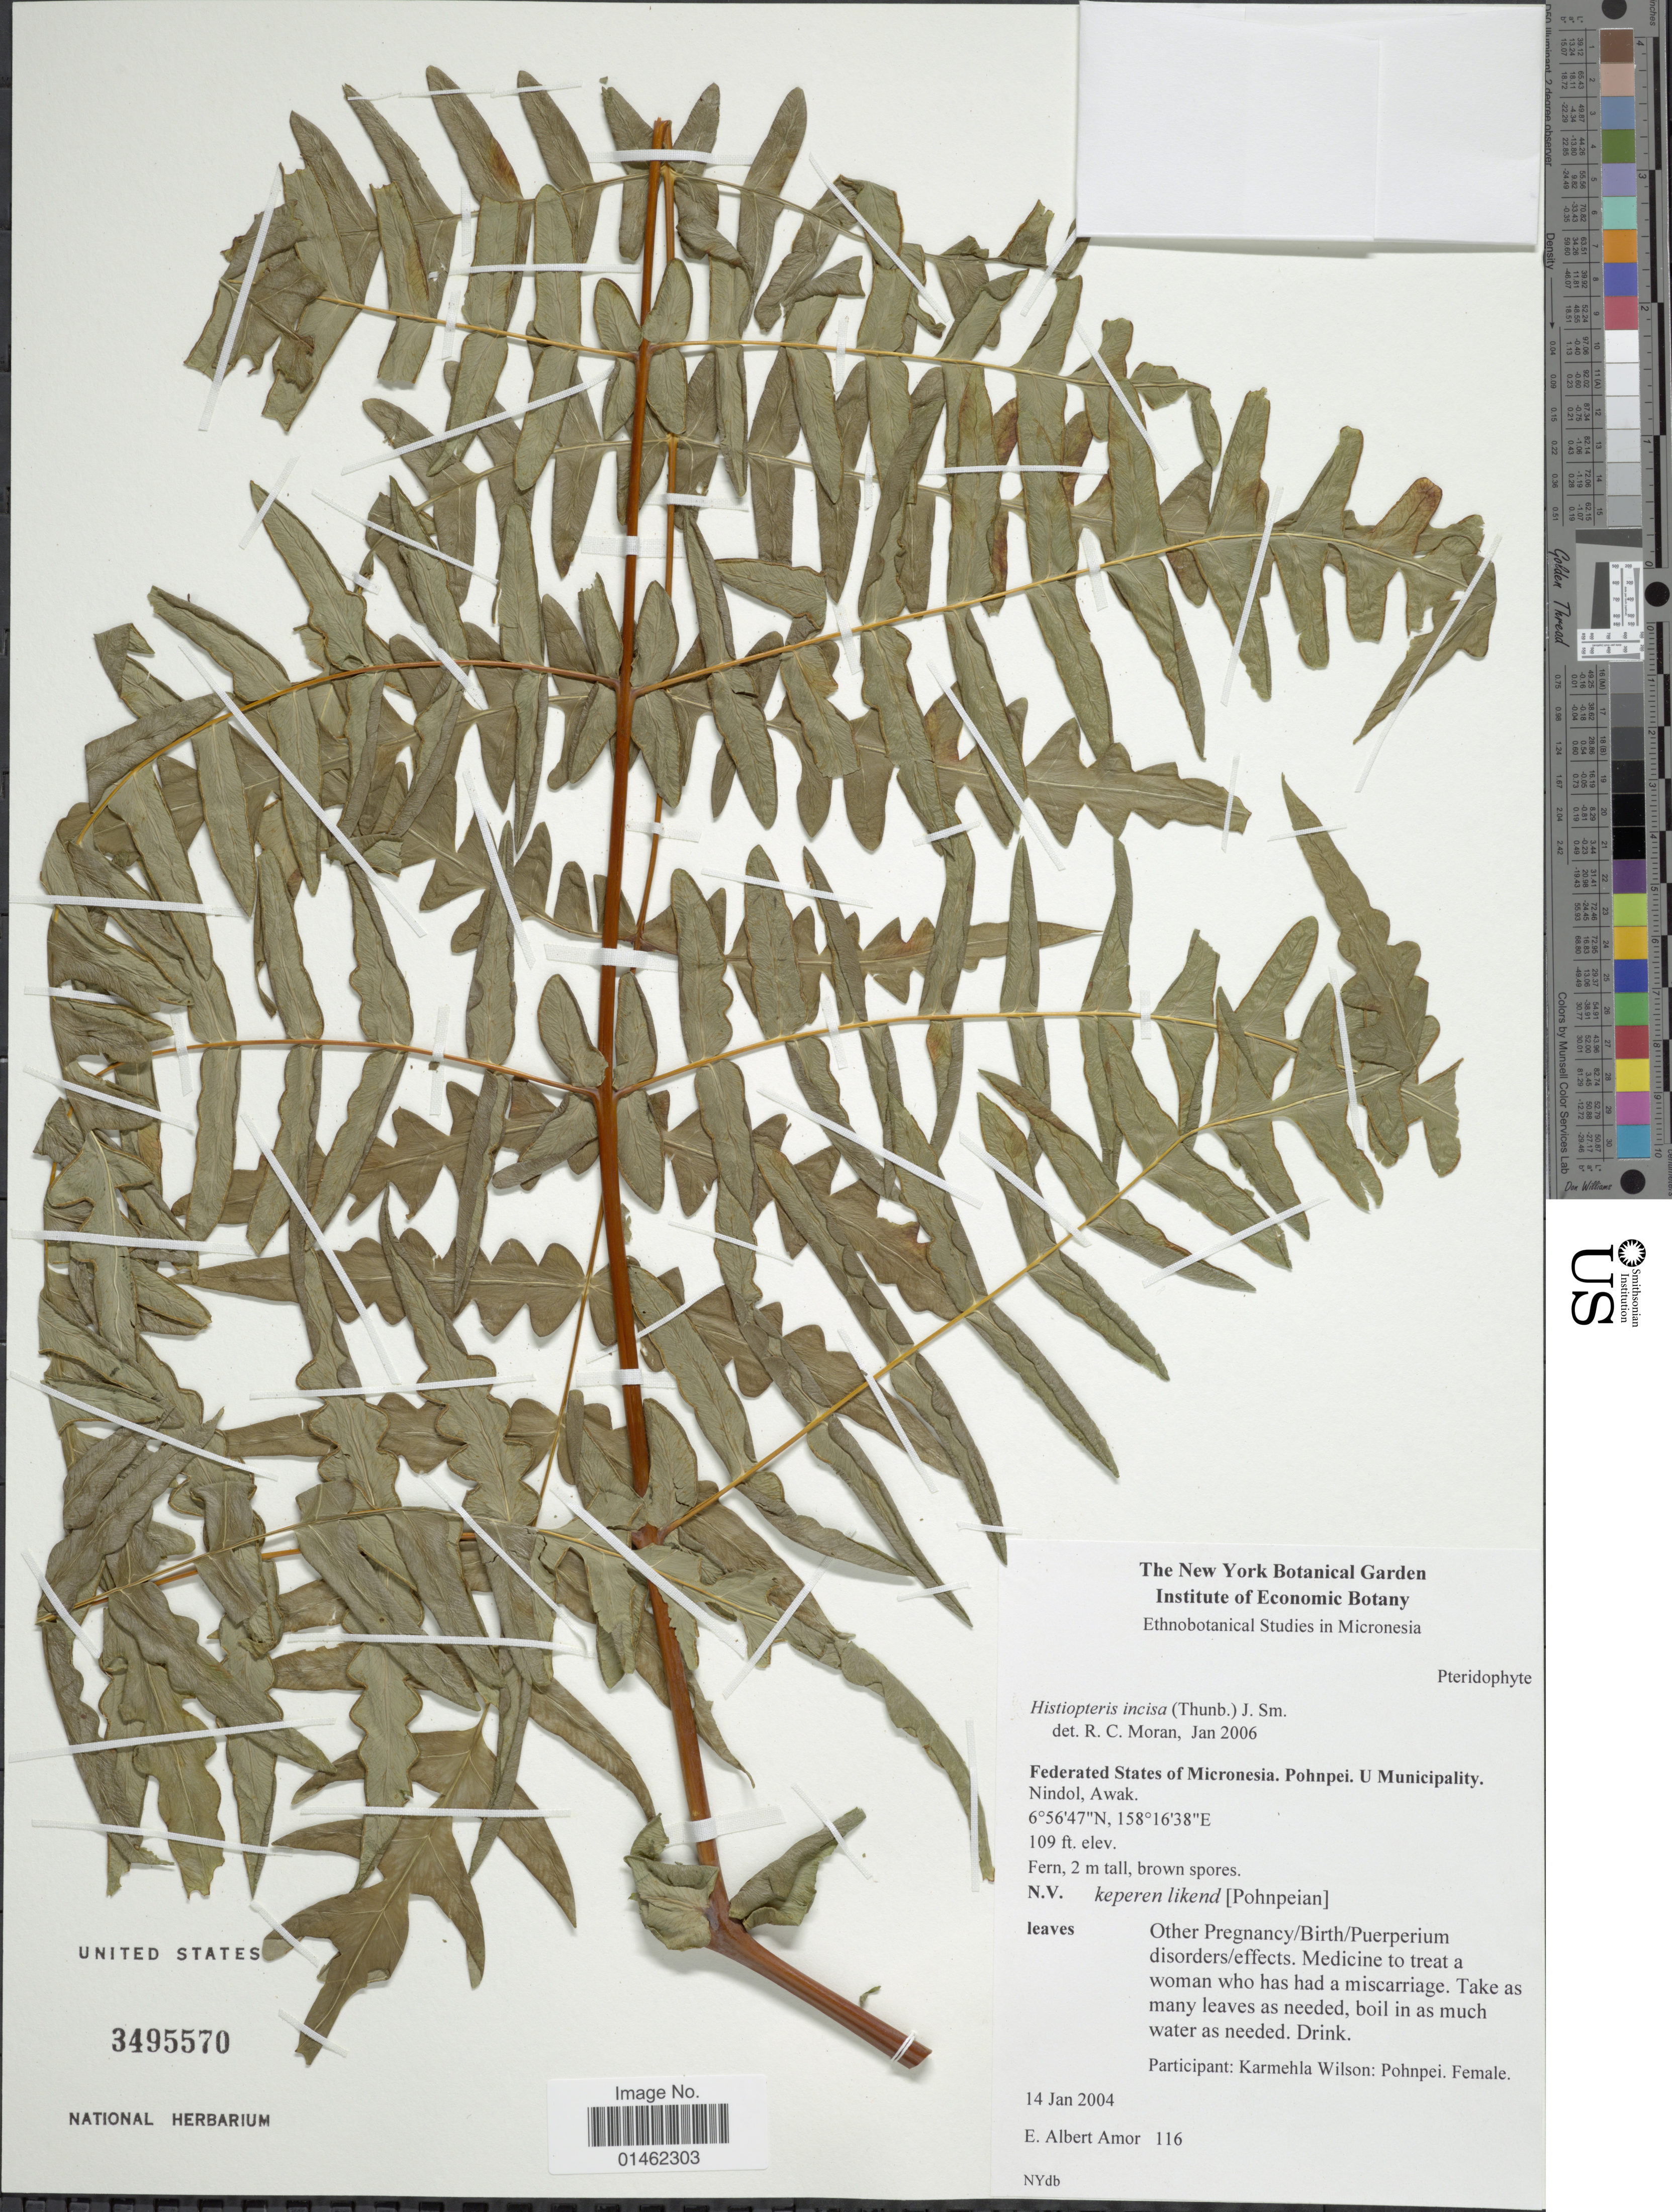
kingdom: Plantae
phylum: Tracheophyta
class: Polypodiopsida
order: Polypodiales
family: Dennstaedtiaceae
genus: Histiopteris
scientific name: Histiopteris incisa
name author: (Thunb.) J. Sm.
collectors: E. A. Amor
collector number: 116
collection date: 2004-01-14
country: Micronesia, Federated States of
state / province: Pohnpei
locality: Federates States of Micronesia, U. Municipality, Nindol, Awak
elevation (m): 33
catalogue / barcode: US 3495570